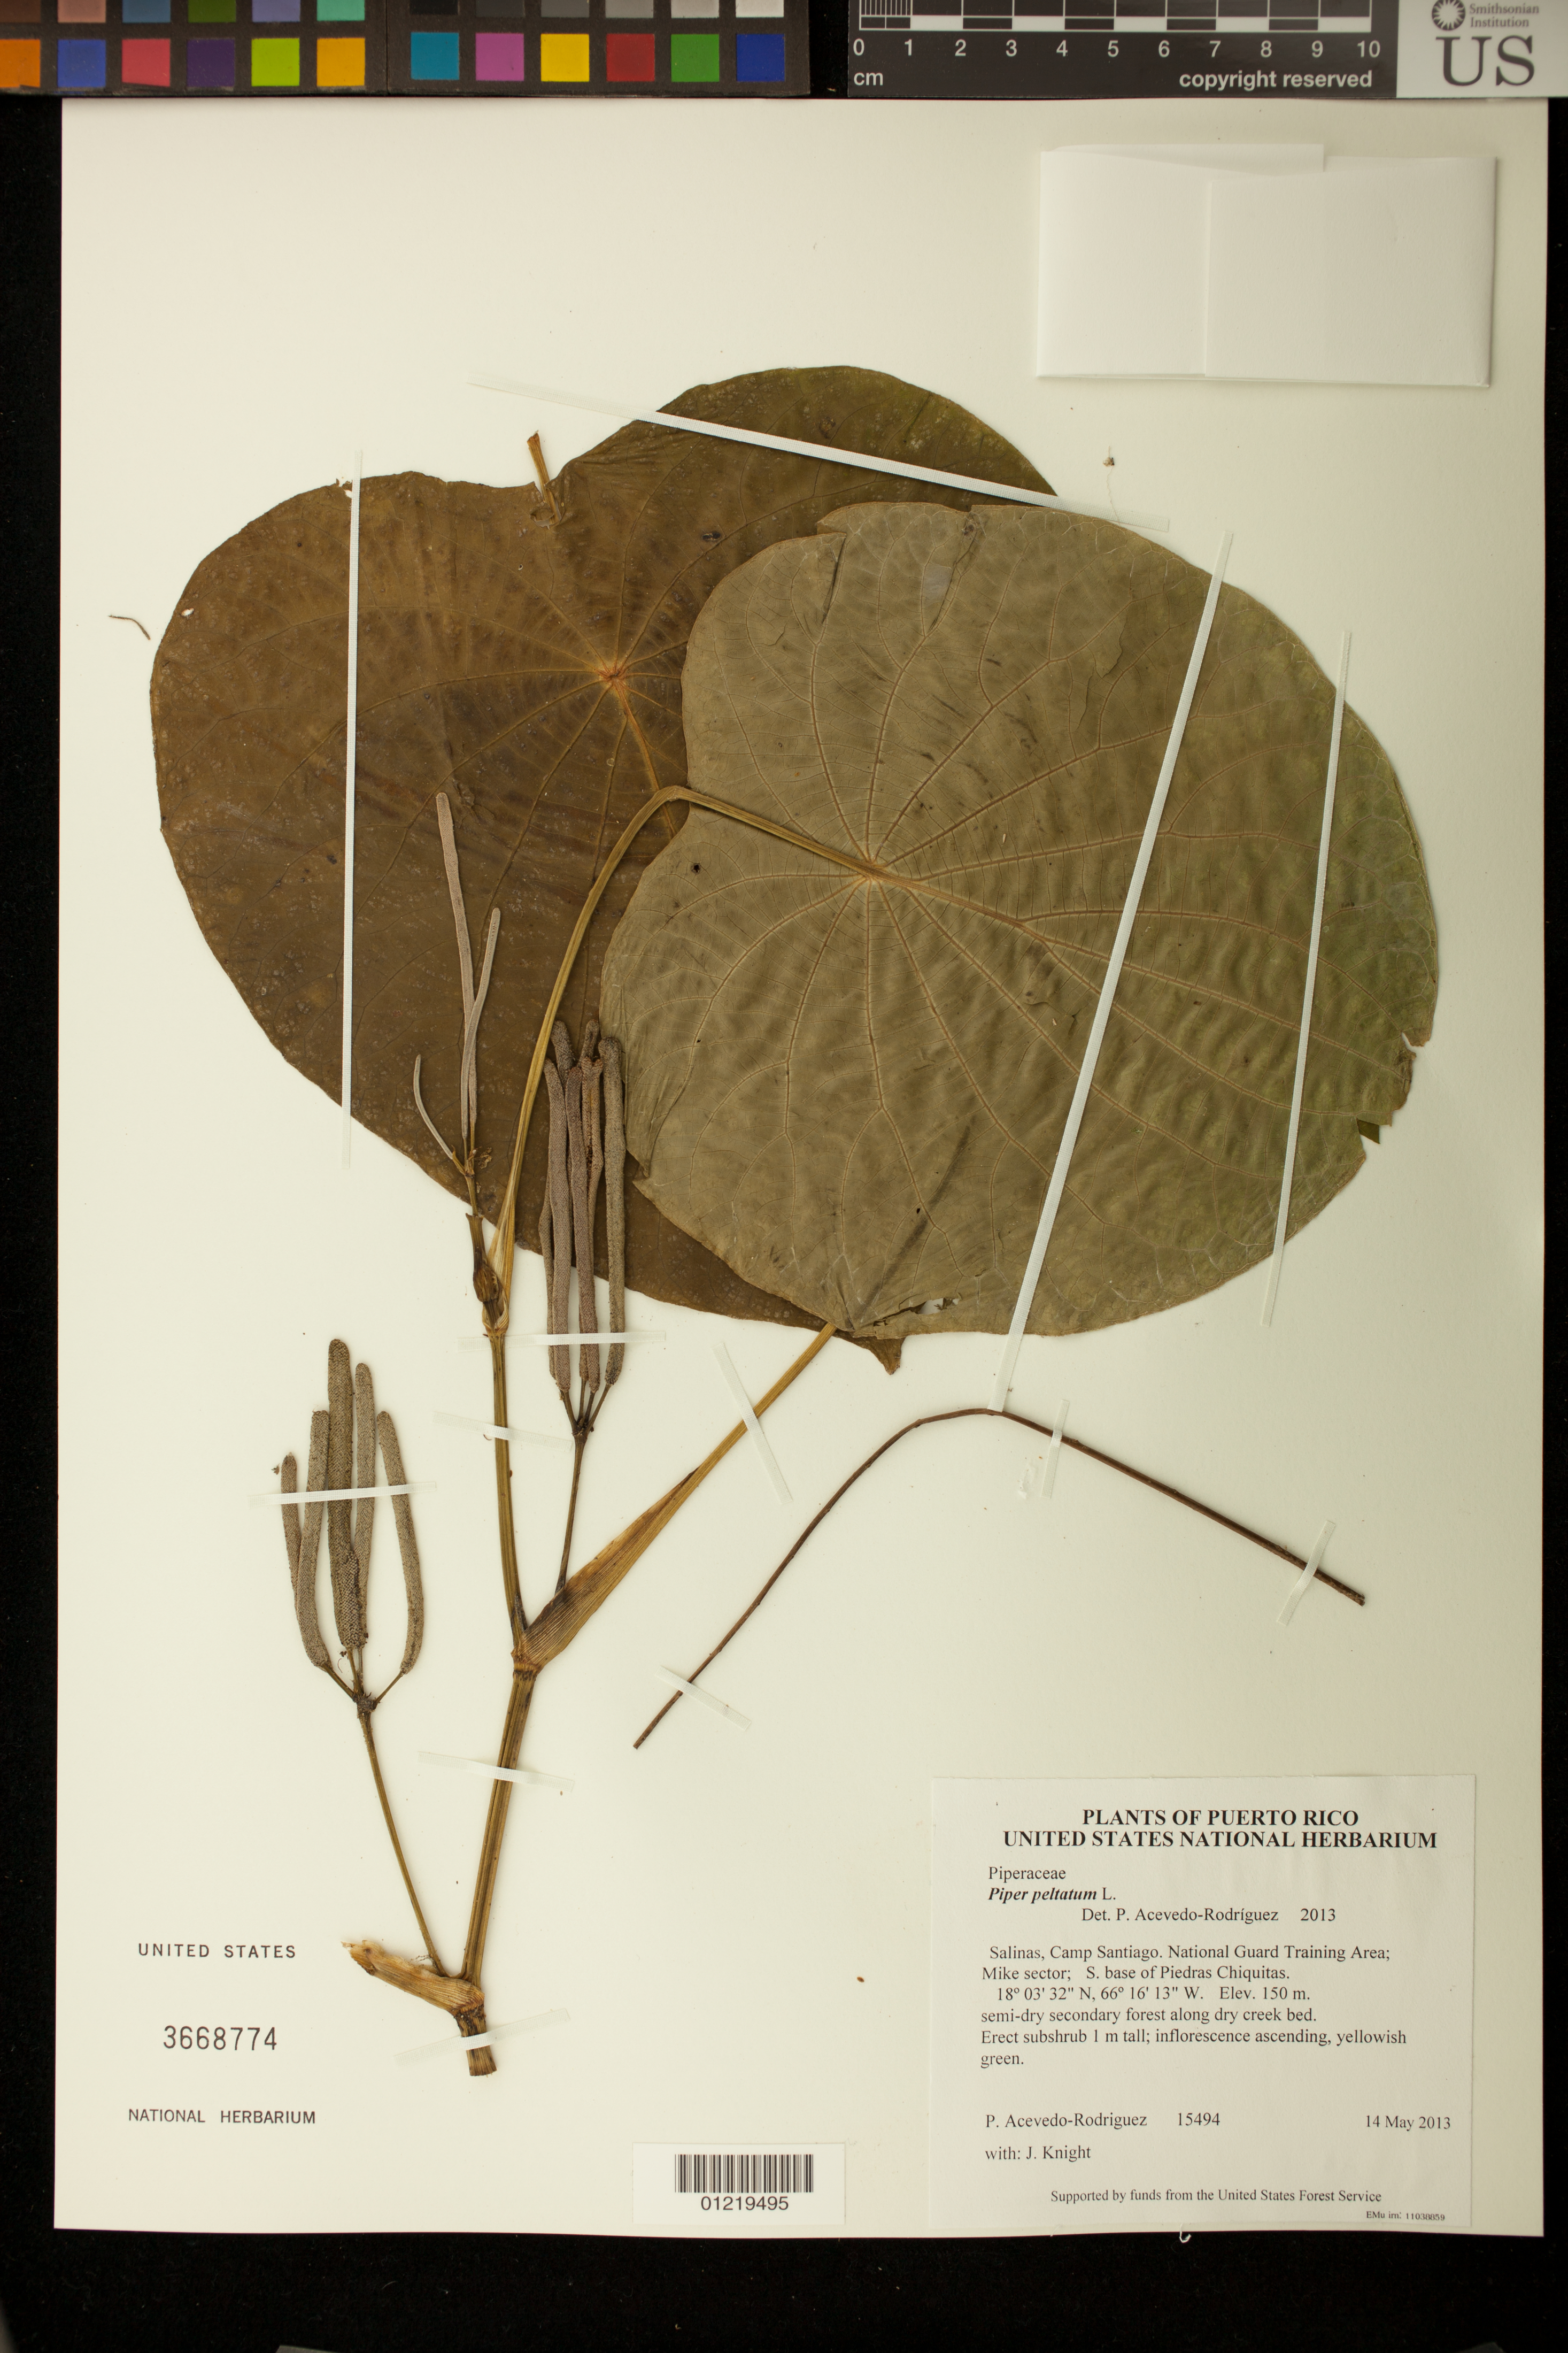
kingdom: Plantae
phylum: Tracheophyta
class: Magnoliopsida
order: Piperales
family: Piperaceae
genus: Piper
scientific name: Piper peltatum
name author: L.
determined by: Acevedo-Rodríguez, P., (BOT), Smithsonian Institution - National Museum of Natural History (UNITED STATES)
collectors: P. Acevedo-Rodr. & J. Knight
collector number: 15494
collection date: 2013-05-14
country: Puerto Rico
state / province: Salinas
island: Puerto Rico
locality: Camp Santiago. National Guard Training Area; Mike sector; S. base of Piedras Chiquitas.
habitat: semi-dry secondary forest along dry creek bed.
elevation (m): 150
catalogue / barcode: US 3668774